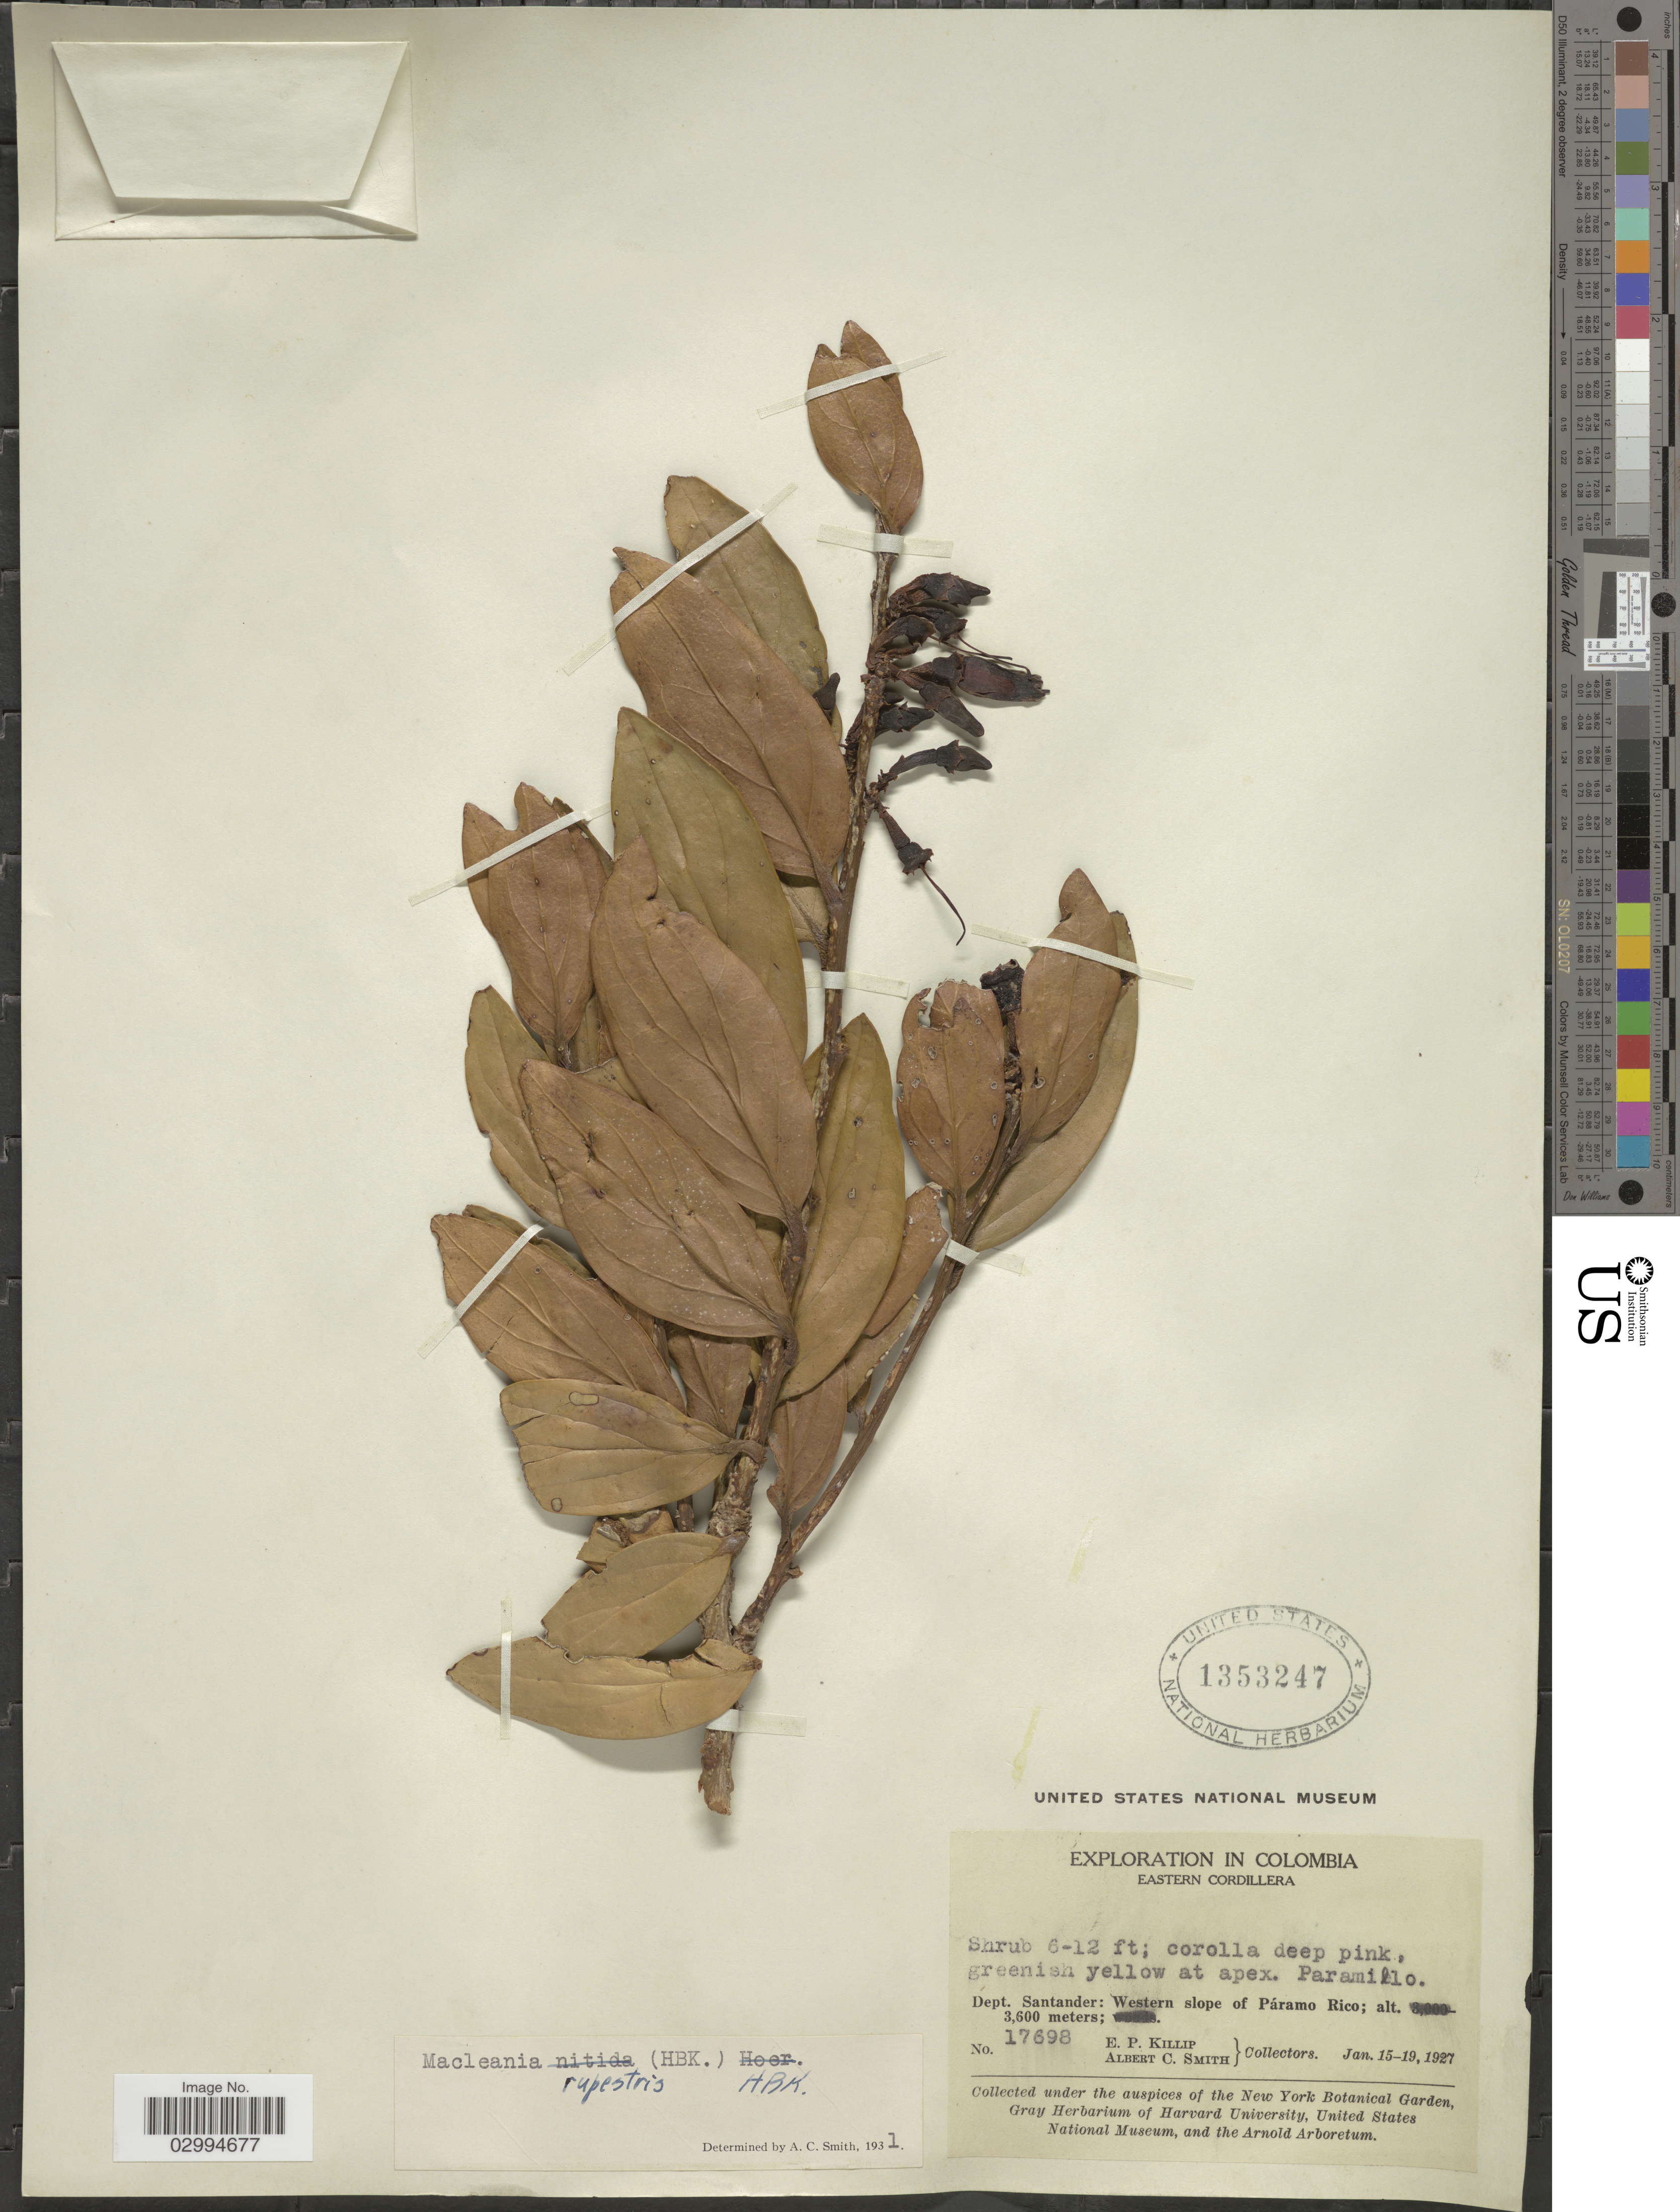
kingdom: Plantae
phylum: Tracheophyta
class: Magnoliopsida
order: Ericales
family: Ericaceae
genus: Macleania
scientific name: Macleania rupestris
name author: (Kunth) A.C. Sm.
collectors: E. P. Killip & A. C. Smith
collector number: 17698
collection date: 1927-01-15/1927-01-19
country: Colombia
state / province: Santander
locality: Eastern Cordillera. Dept. Santander: Western slope of Páramo Rico.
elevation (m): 3600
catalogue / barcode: US 1353247